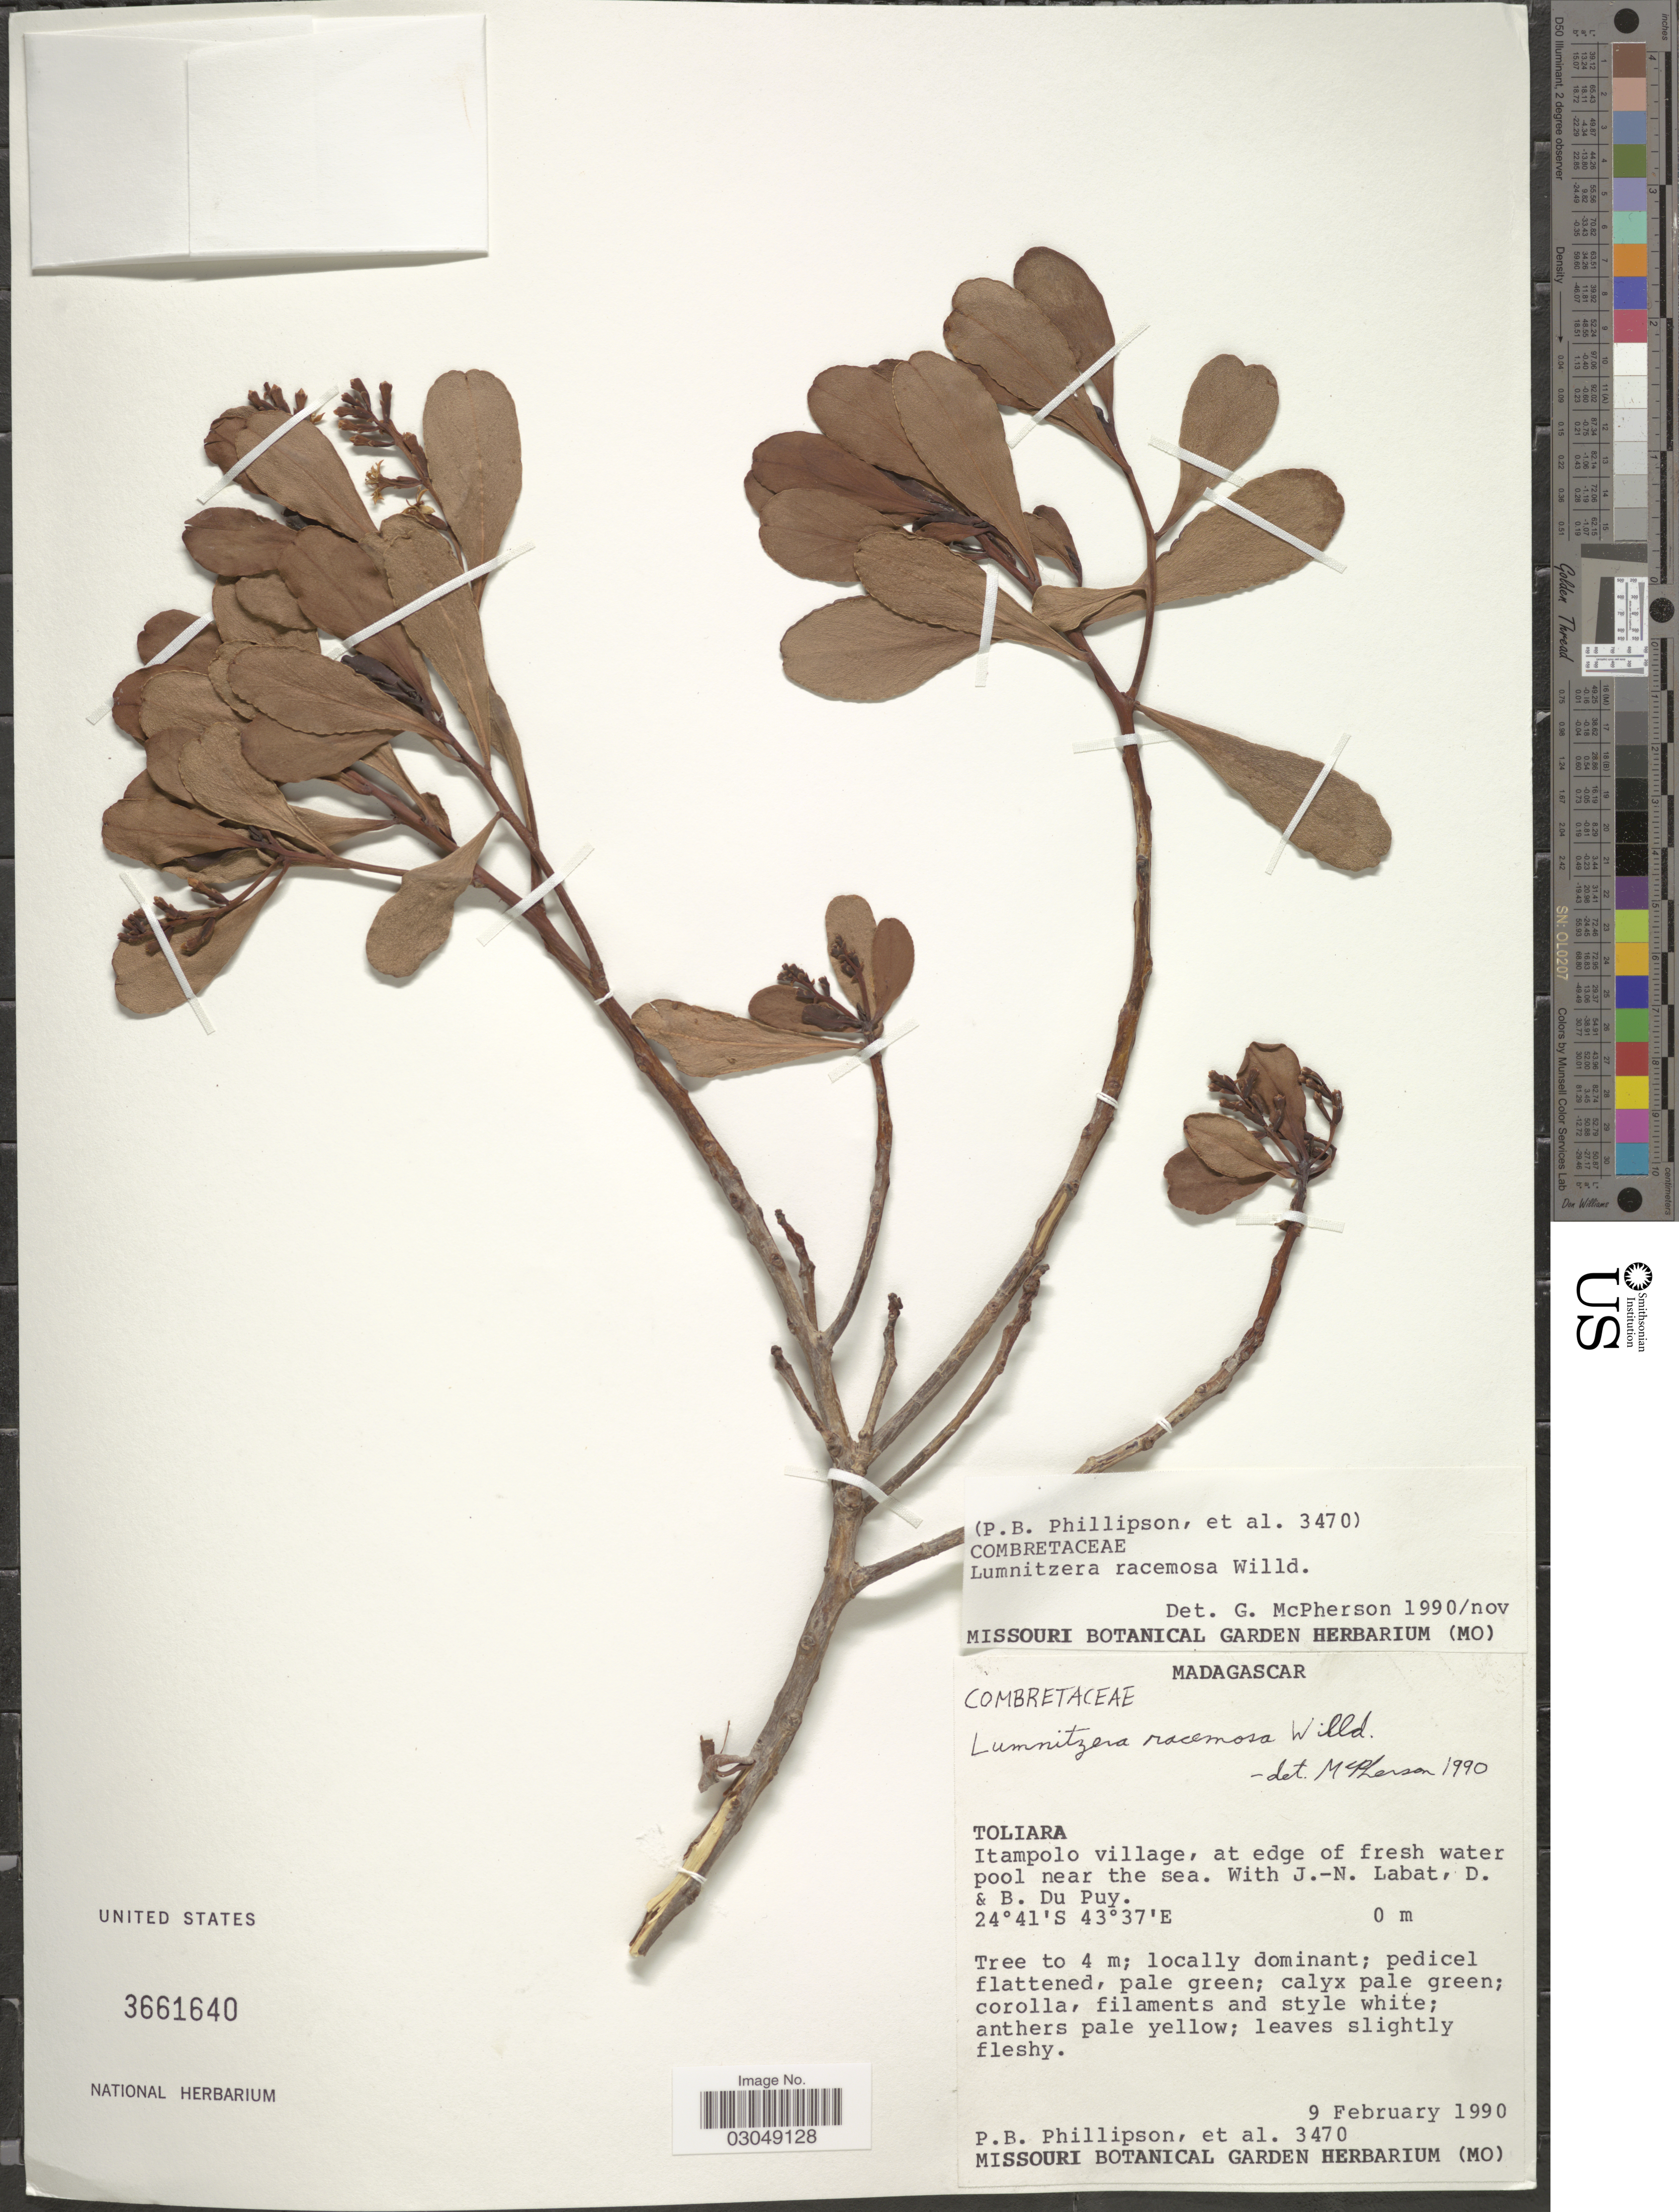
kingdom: Plantae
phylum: Tracheophyta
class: Magnoliopsida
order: Myrtales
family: Combretaceae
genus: Lumnitzera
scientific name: Lumnitzera racemosa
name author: Willd.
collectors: P. B. Phillipson, J.-N. Labat, D. Du Puy & B. Du Puy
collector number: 3470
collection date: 1990-02-09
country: Madagascar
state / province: Atsimo-Andrefana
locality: Itampolo village, at edge of fresh water pool near the sea.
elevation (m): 0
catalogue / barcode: US 3661640